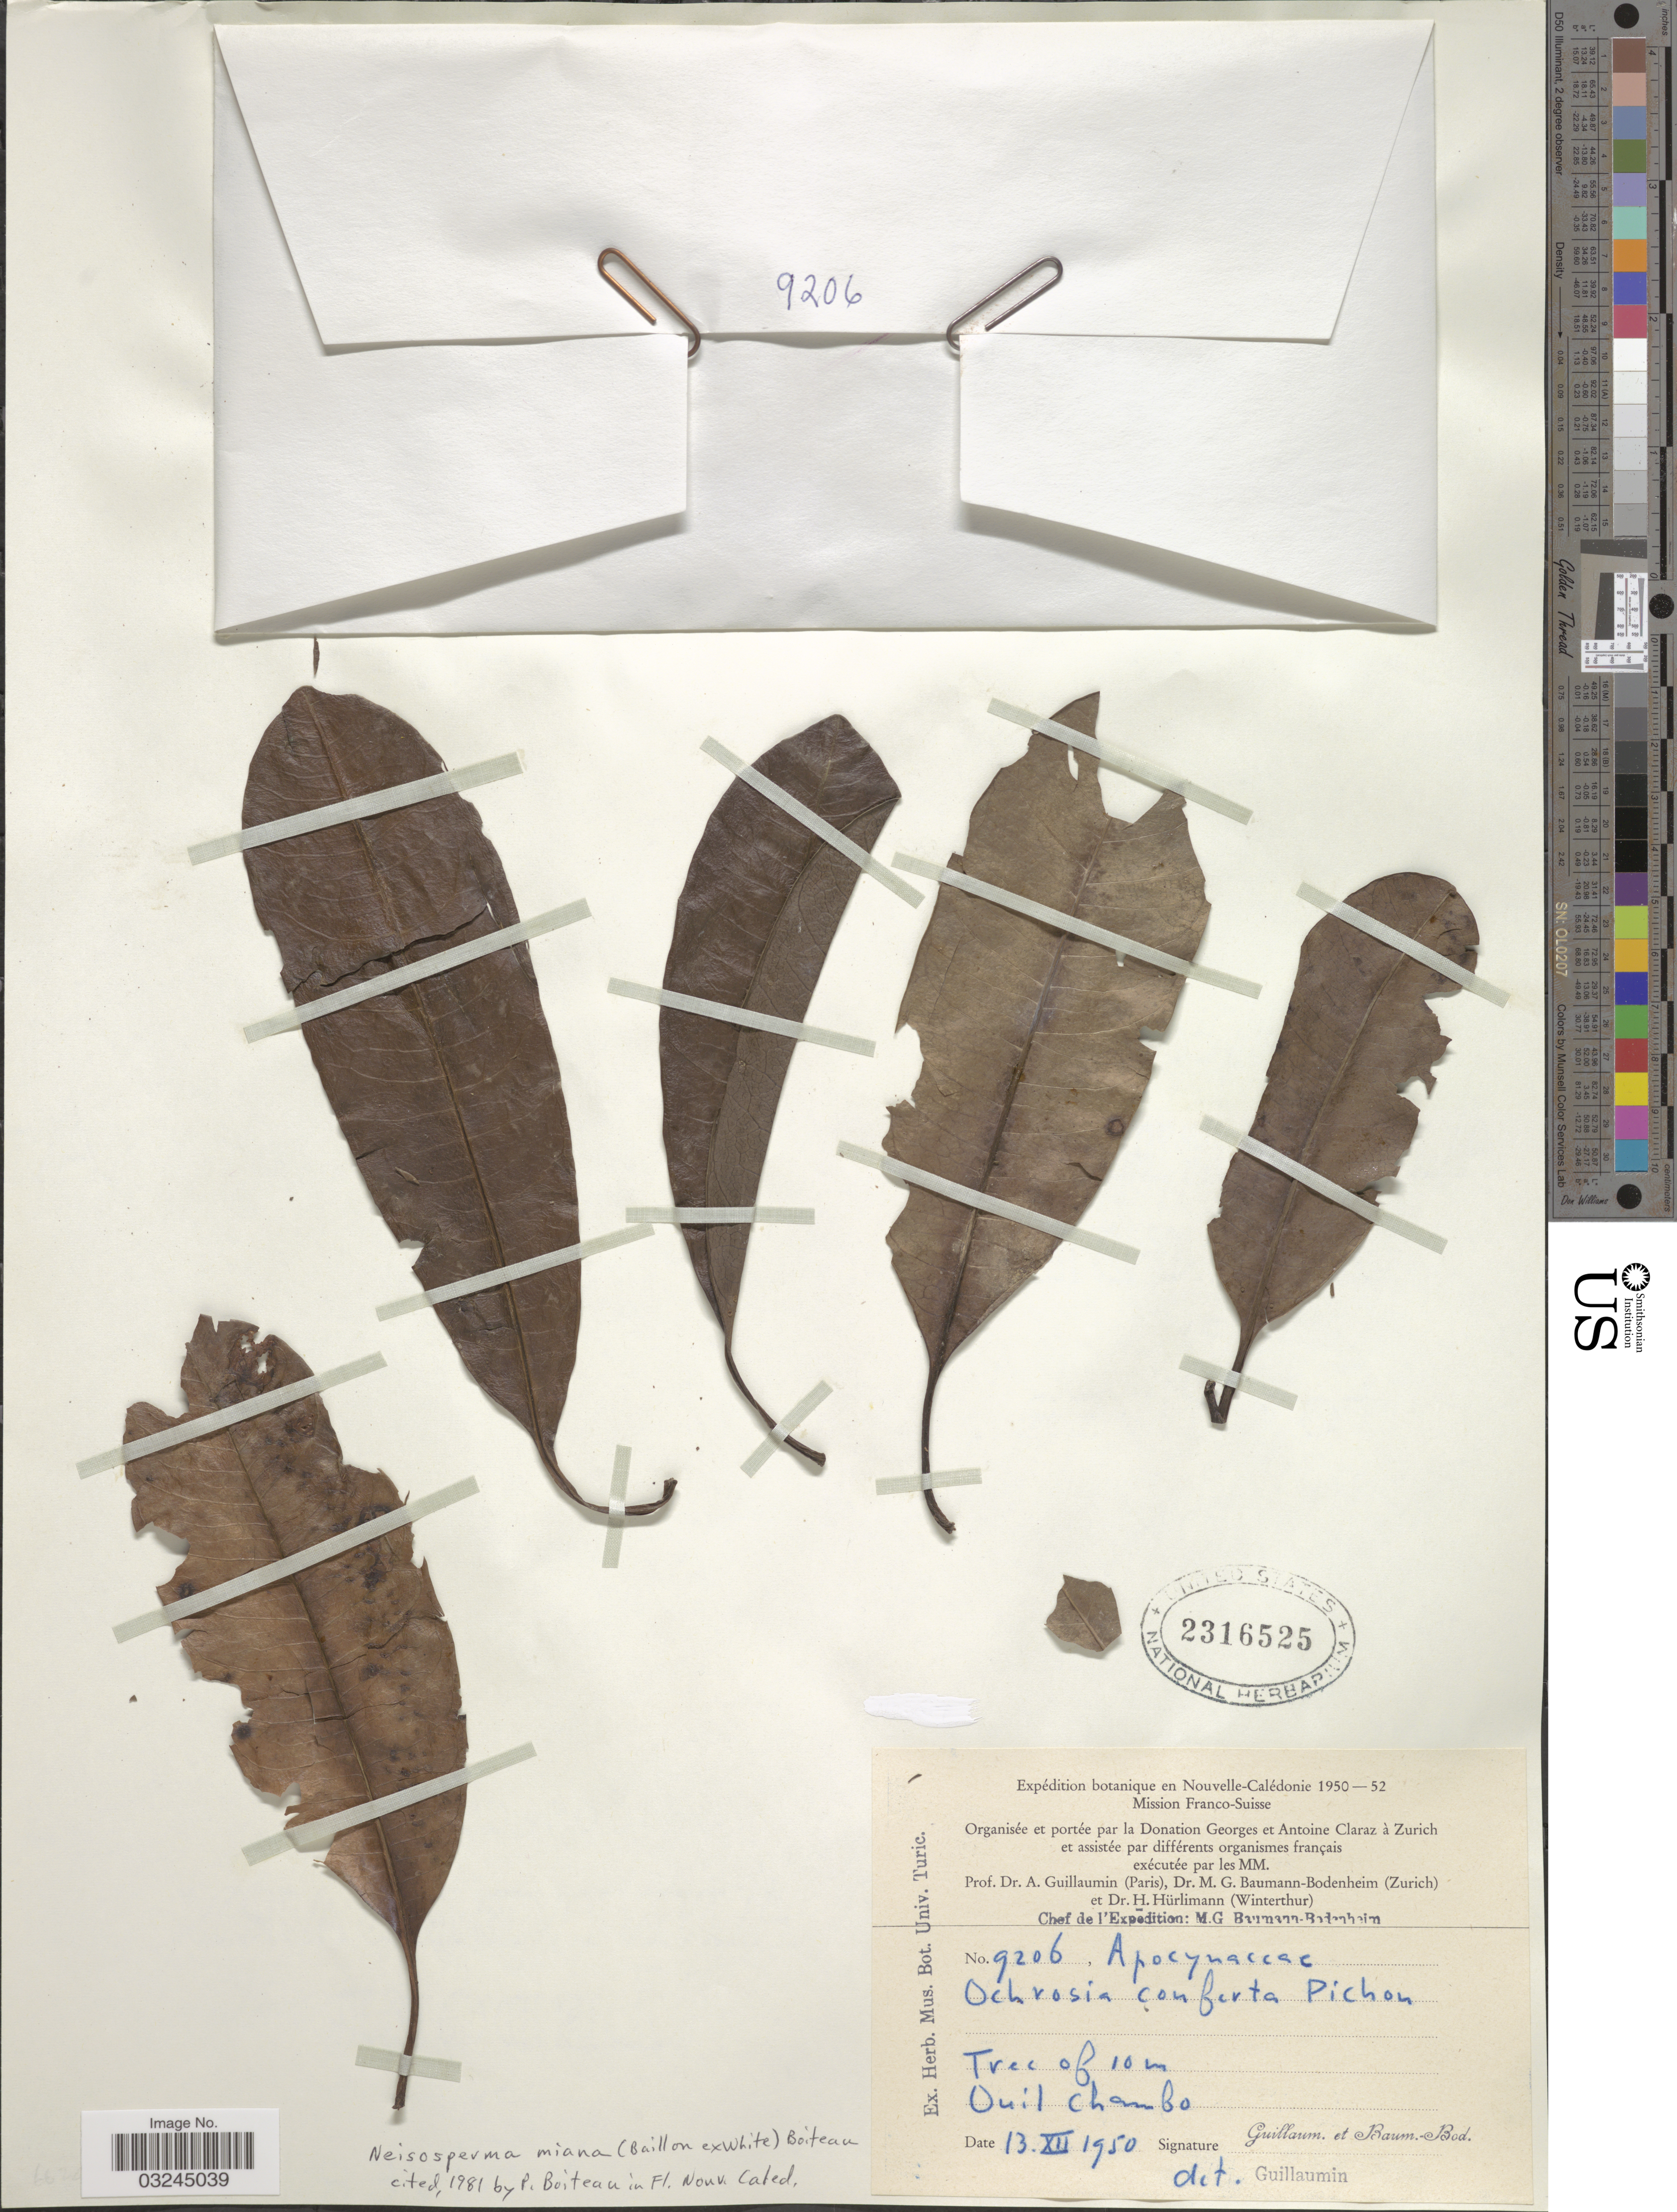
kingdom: Plantae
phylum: Tracheophyta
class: Magnoliopsida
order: Gentianales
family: Apocynaceae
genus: Ochrosia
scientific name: Ochrosia miana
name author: Baill. ex Guillaumin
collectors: A. Guillaumin & M. G. Baumann-Bodenheim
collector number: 9206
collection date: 1950-12-13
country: New Caledonia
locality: Ouil Chambo.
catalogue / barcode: US 2316525